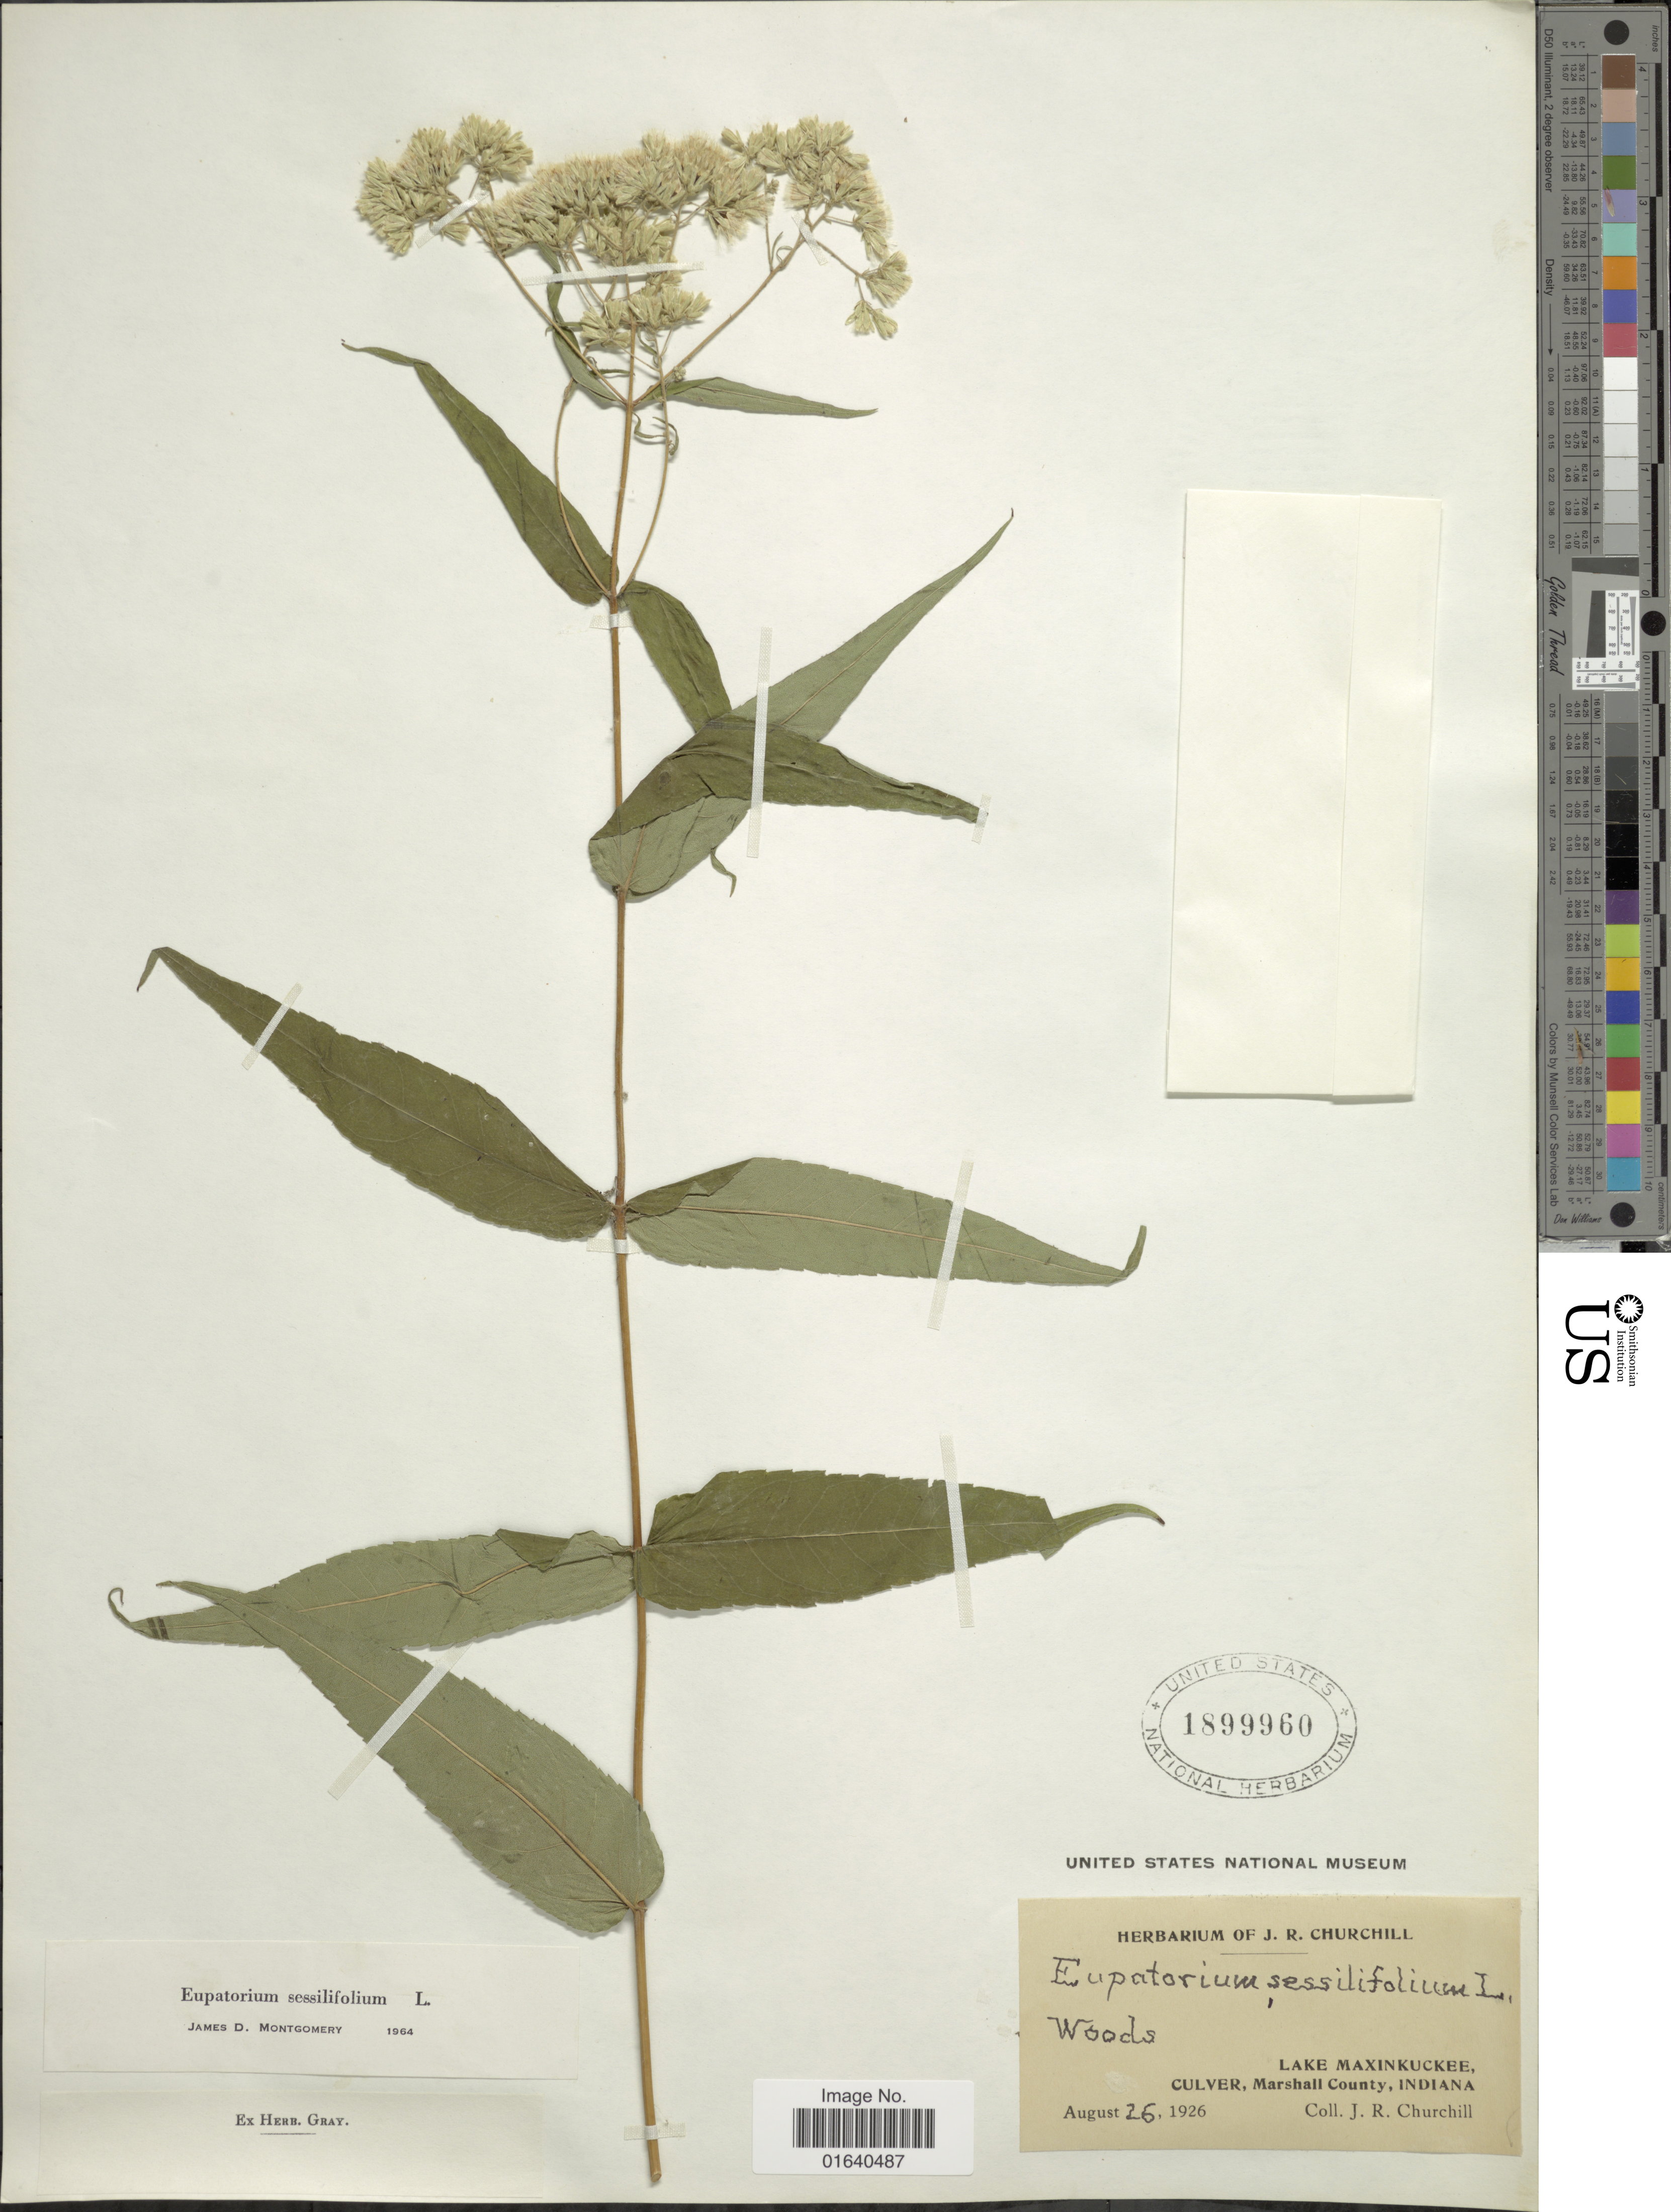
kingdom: Plantae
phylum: Tracheophyta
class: Magnoliopsida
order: Asterales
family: Asteraceae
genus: Eupatorium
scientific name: Eupatorium sessilifolium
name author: L.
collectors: J. Churchill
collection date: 1926-08-26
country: United States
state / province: Indiana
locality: Wood, Lake Macinkuckee, Culver, Marshal County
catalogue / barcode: US 1899960